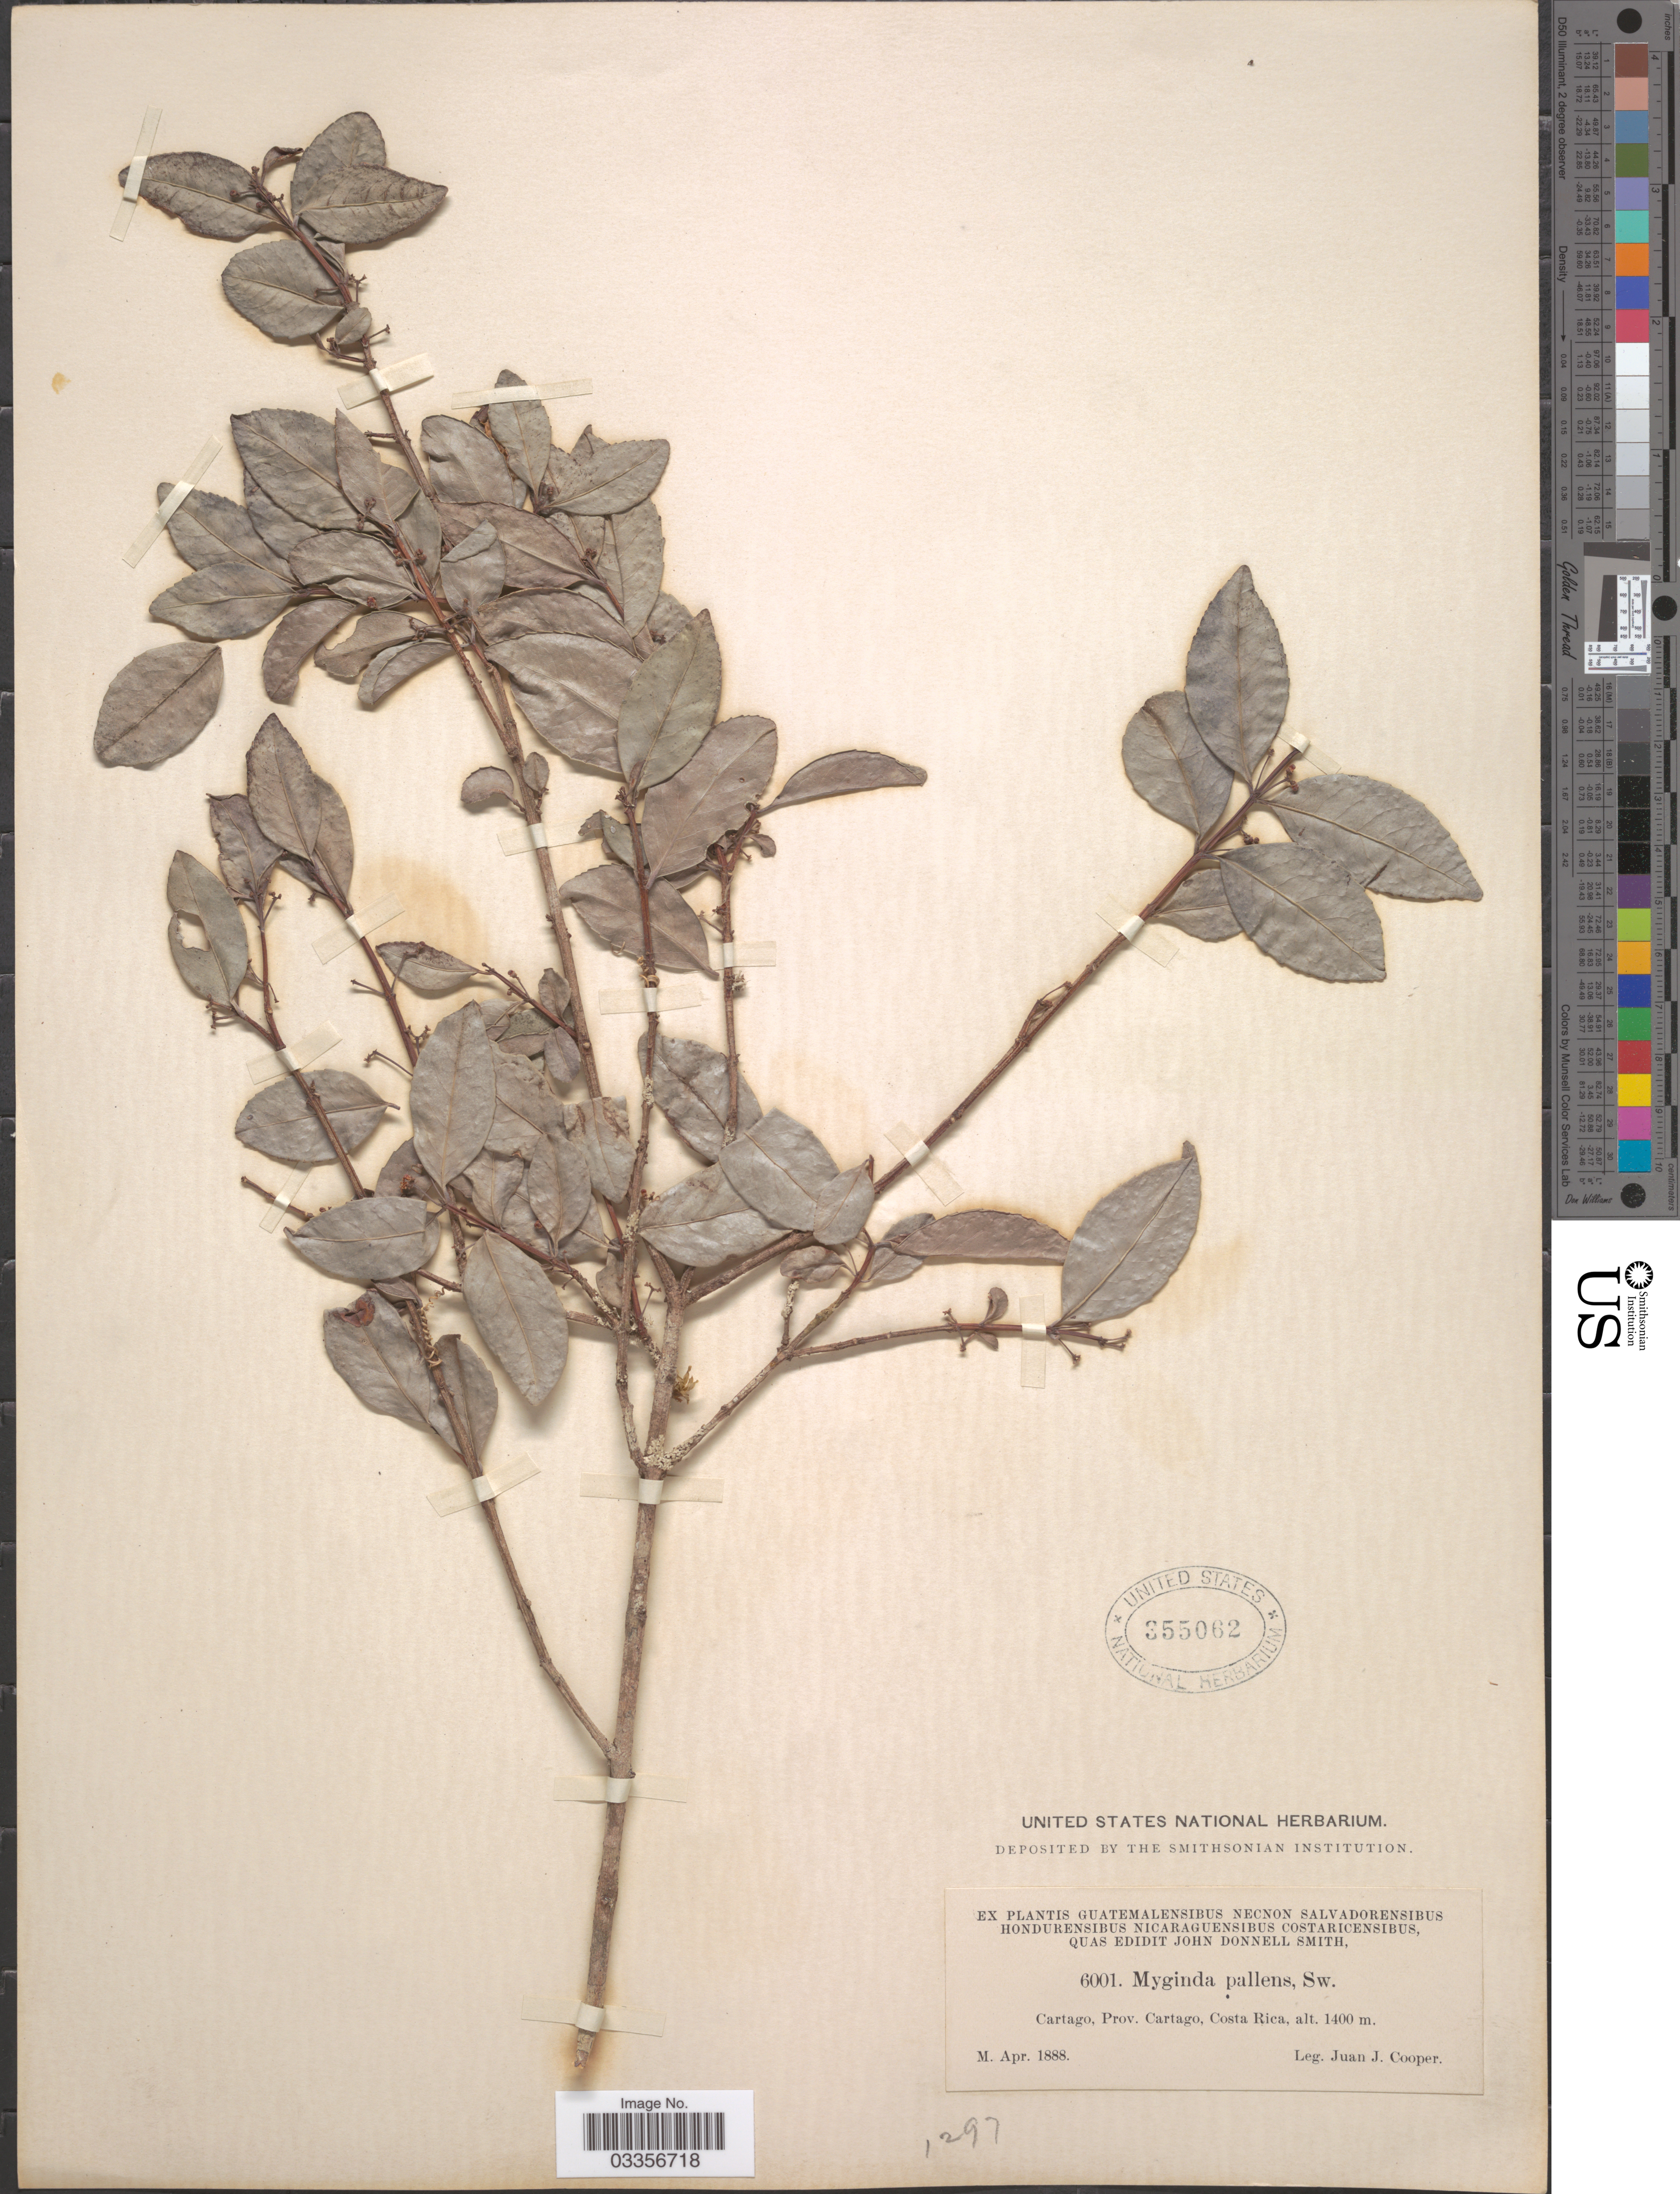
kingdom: Plantae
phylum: Tracheophyta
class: Magnoliopsida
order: Celastrales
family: Celastraceae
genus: Crossopetalum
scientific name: Crossopetalum tonduzii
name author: (Loes.) Lundell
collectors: J. J. Cooper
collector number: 6001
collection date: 1888-04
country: Costa Rica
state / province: Cartago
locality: Cartago.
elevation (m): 1400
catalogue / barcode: US 355062